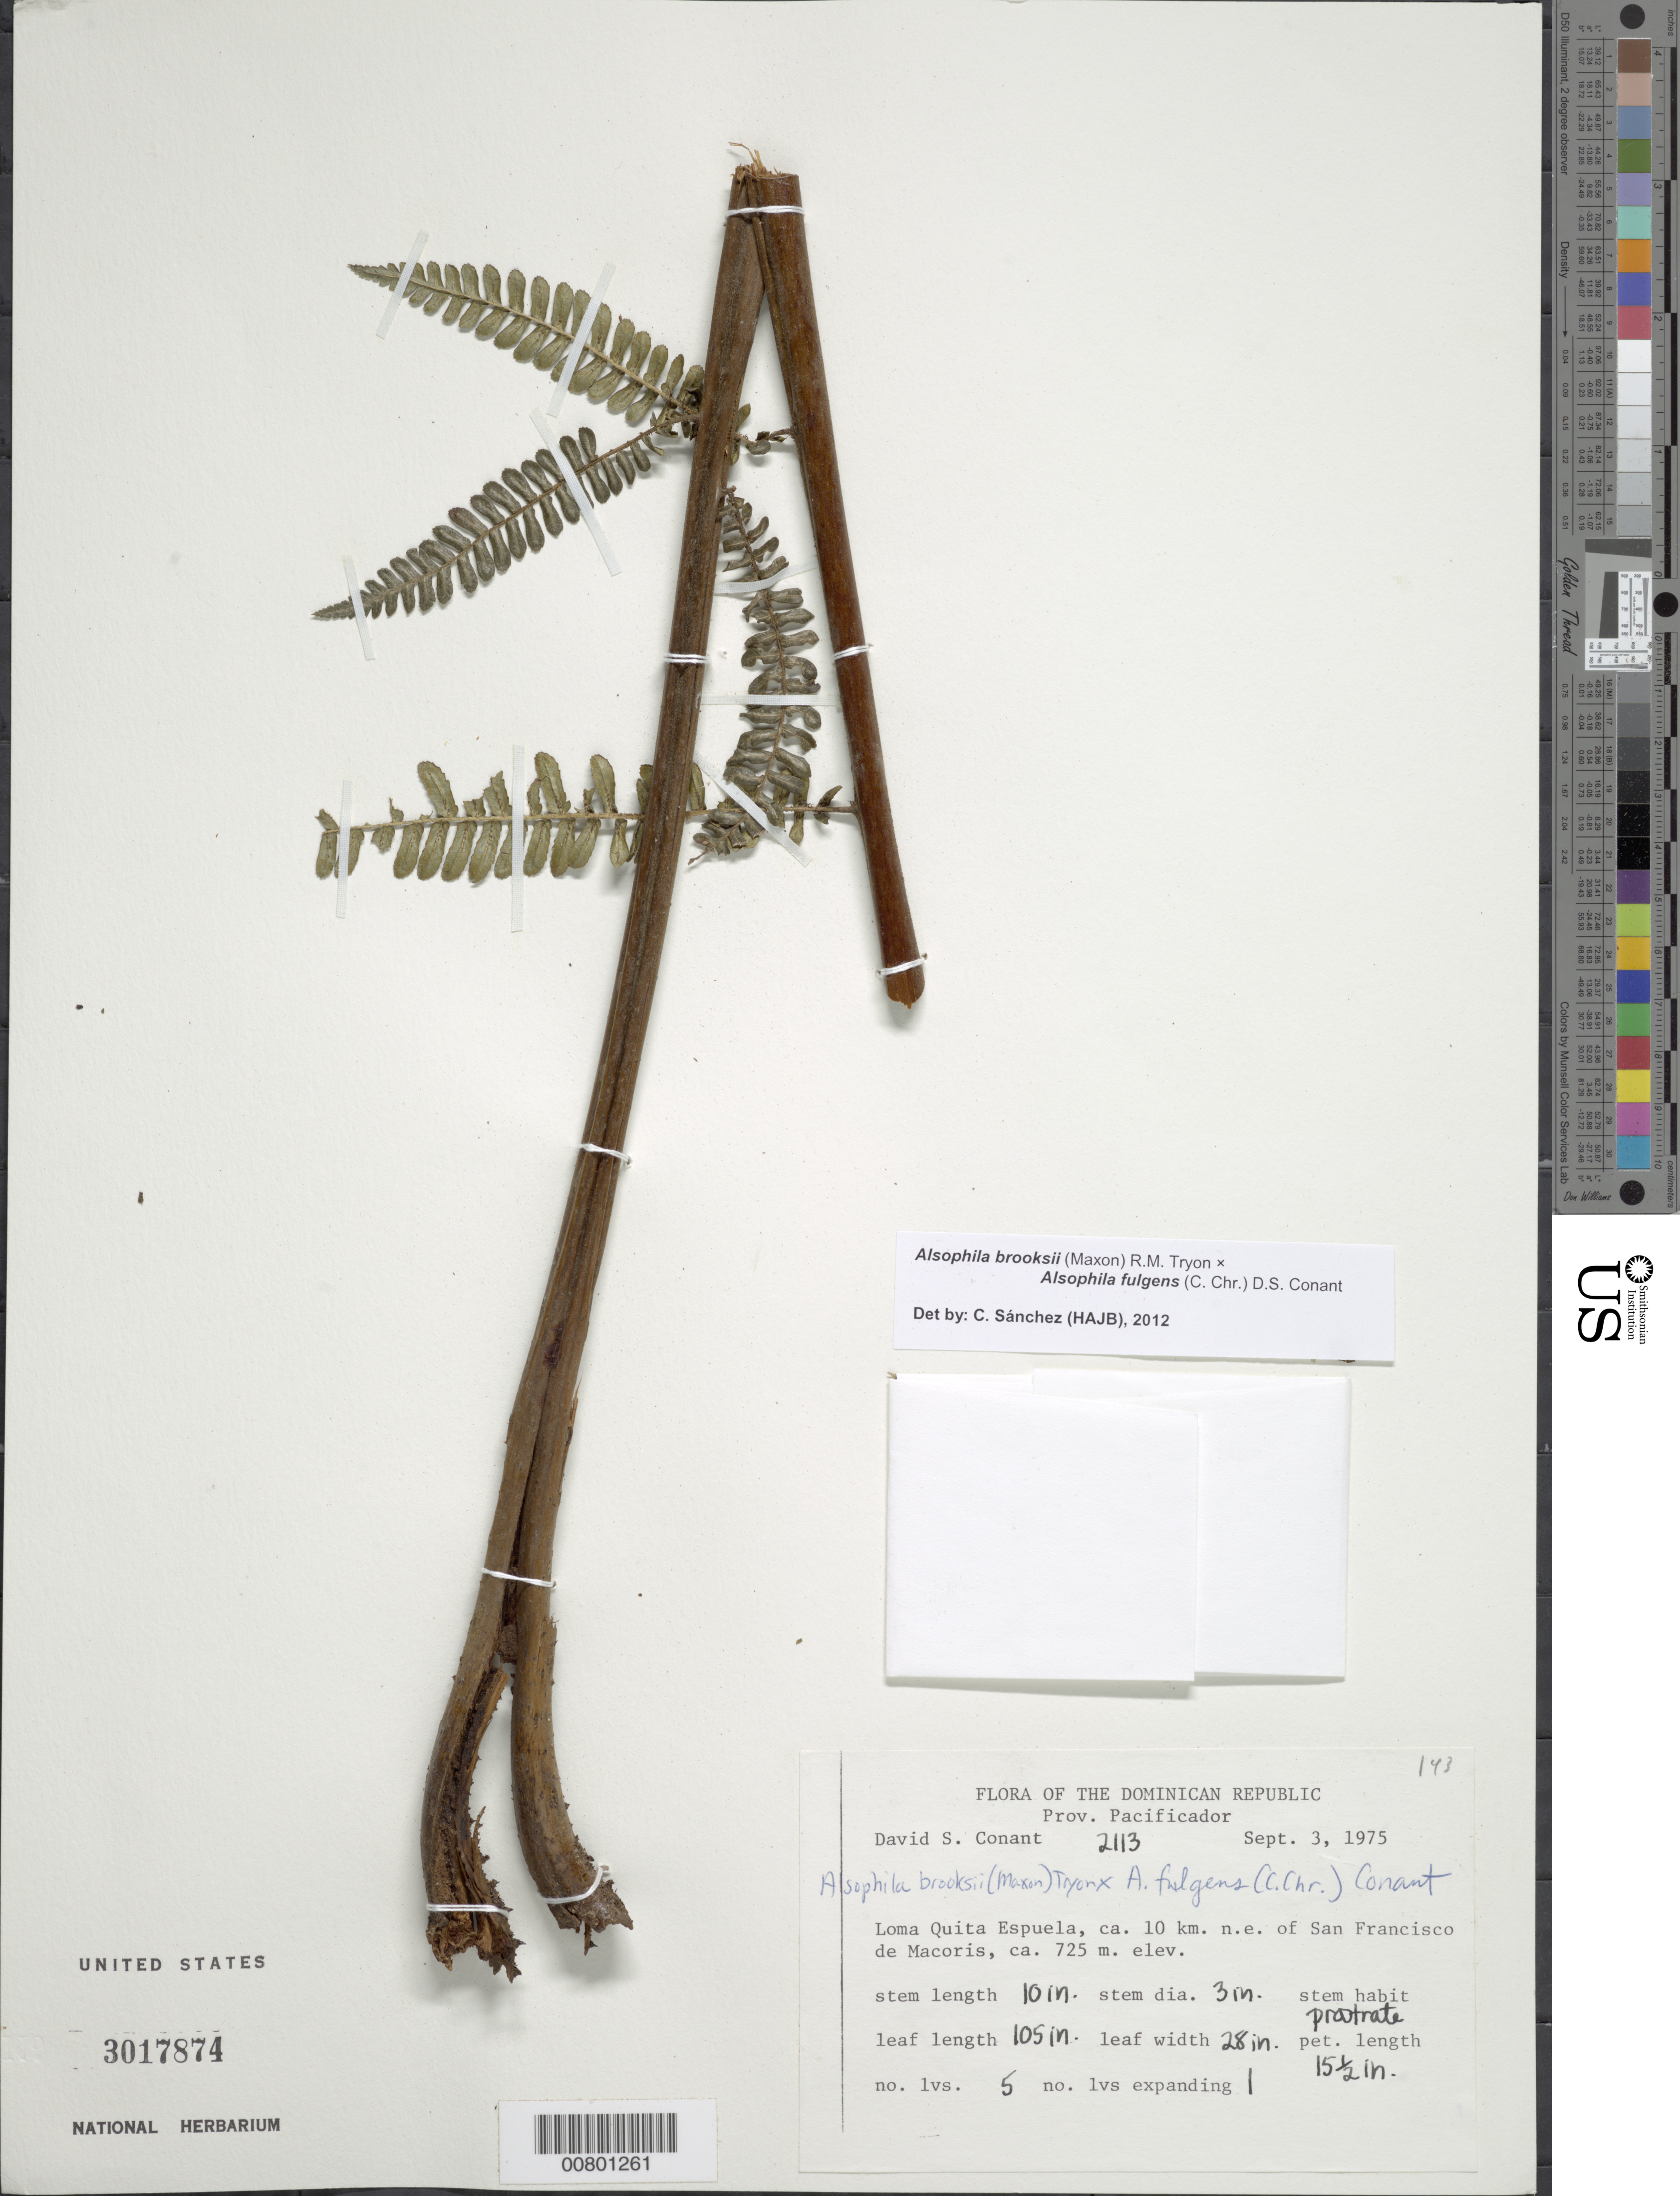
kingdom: Plantae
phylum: Tracheophyta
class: Polypodiopsida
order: Cyatheales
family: Cyatheaceae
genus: Alsophila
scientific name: Alsophila brooksii x A. fulgens (C. Chr.) D.S. Conant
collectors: D. S. Conant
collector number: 2113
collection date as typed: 03 Sep 1975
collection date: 1975-09-03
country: Dominican Republic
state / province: Duarte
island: Hispaniola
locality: Loma Quita Espuela, ca. 10 km NE of San Francisco de Macoris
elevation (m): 725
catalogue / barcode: US 3017874